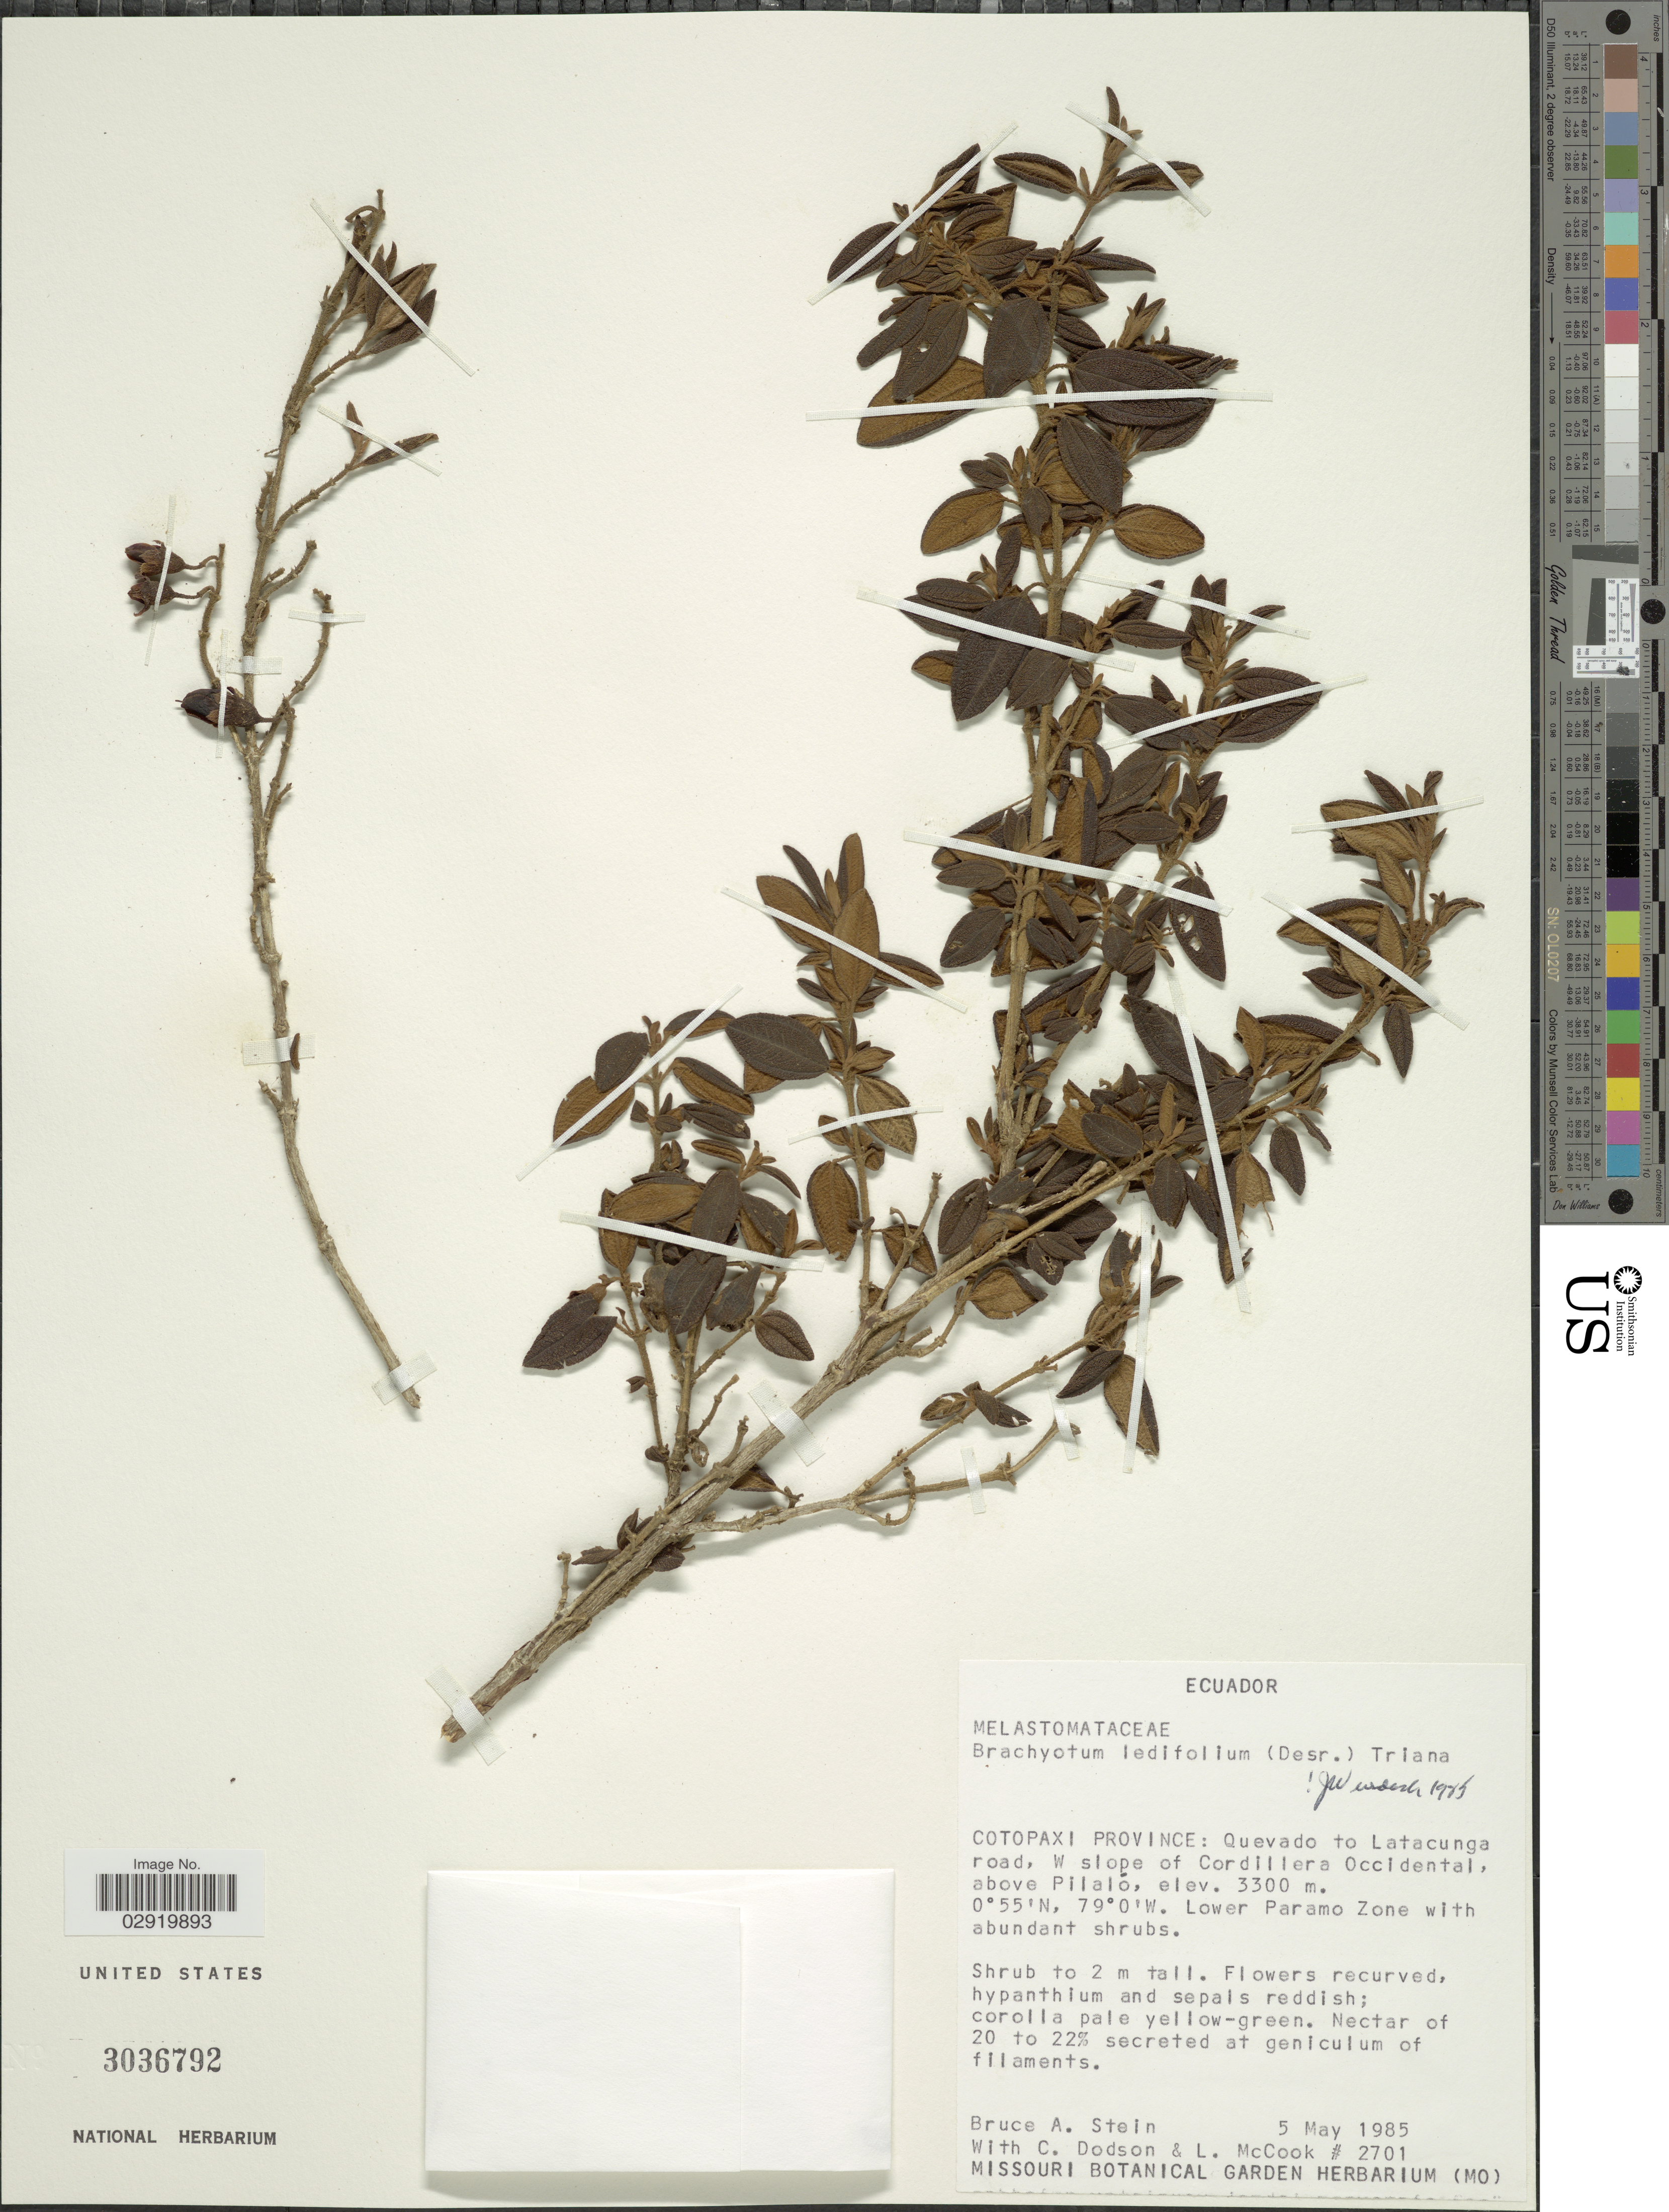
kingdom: Plantae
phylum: Tracheophyta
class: Magnoliopsida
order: Myrtales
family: Melastomataceae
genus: Brachyotum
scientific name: Brachyotum ledifolium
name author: (Desr.) Triana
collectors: C. Dodson & L. McCook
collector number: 2701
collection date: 1985-05-05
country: Ecuador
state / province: Cotopaxi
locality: Quevado to Latacunga road, W slope of Cordillera Occidental, above Pilaló. Lower Paramo Zone.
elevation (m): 3300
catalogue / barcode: US 3036792